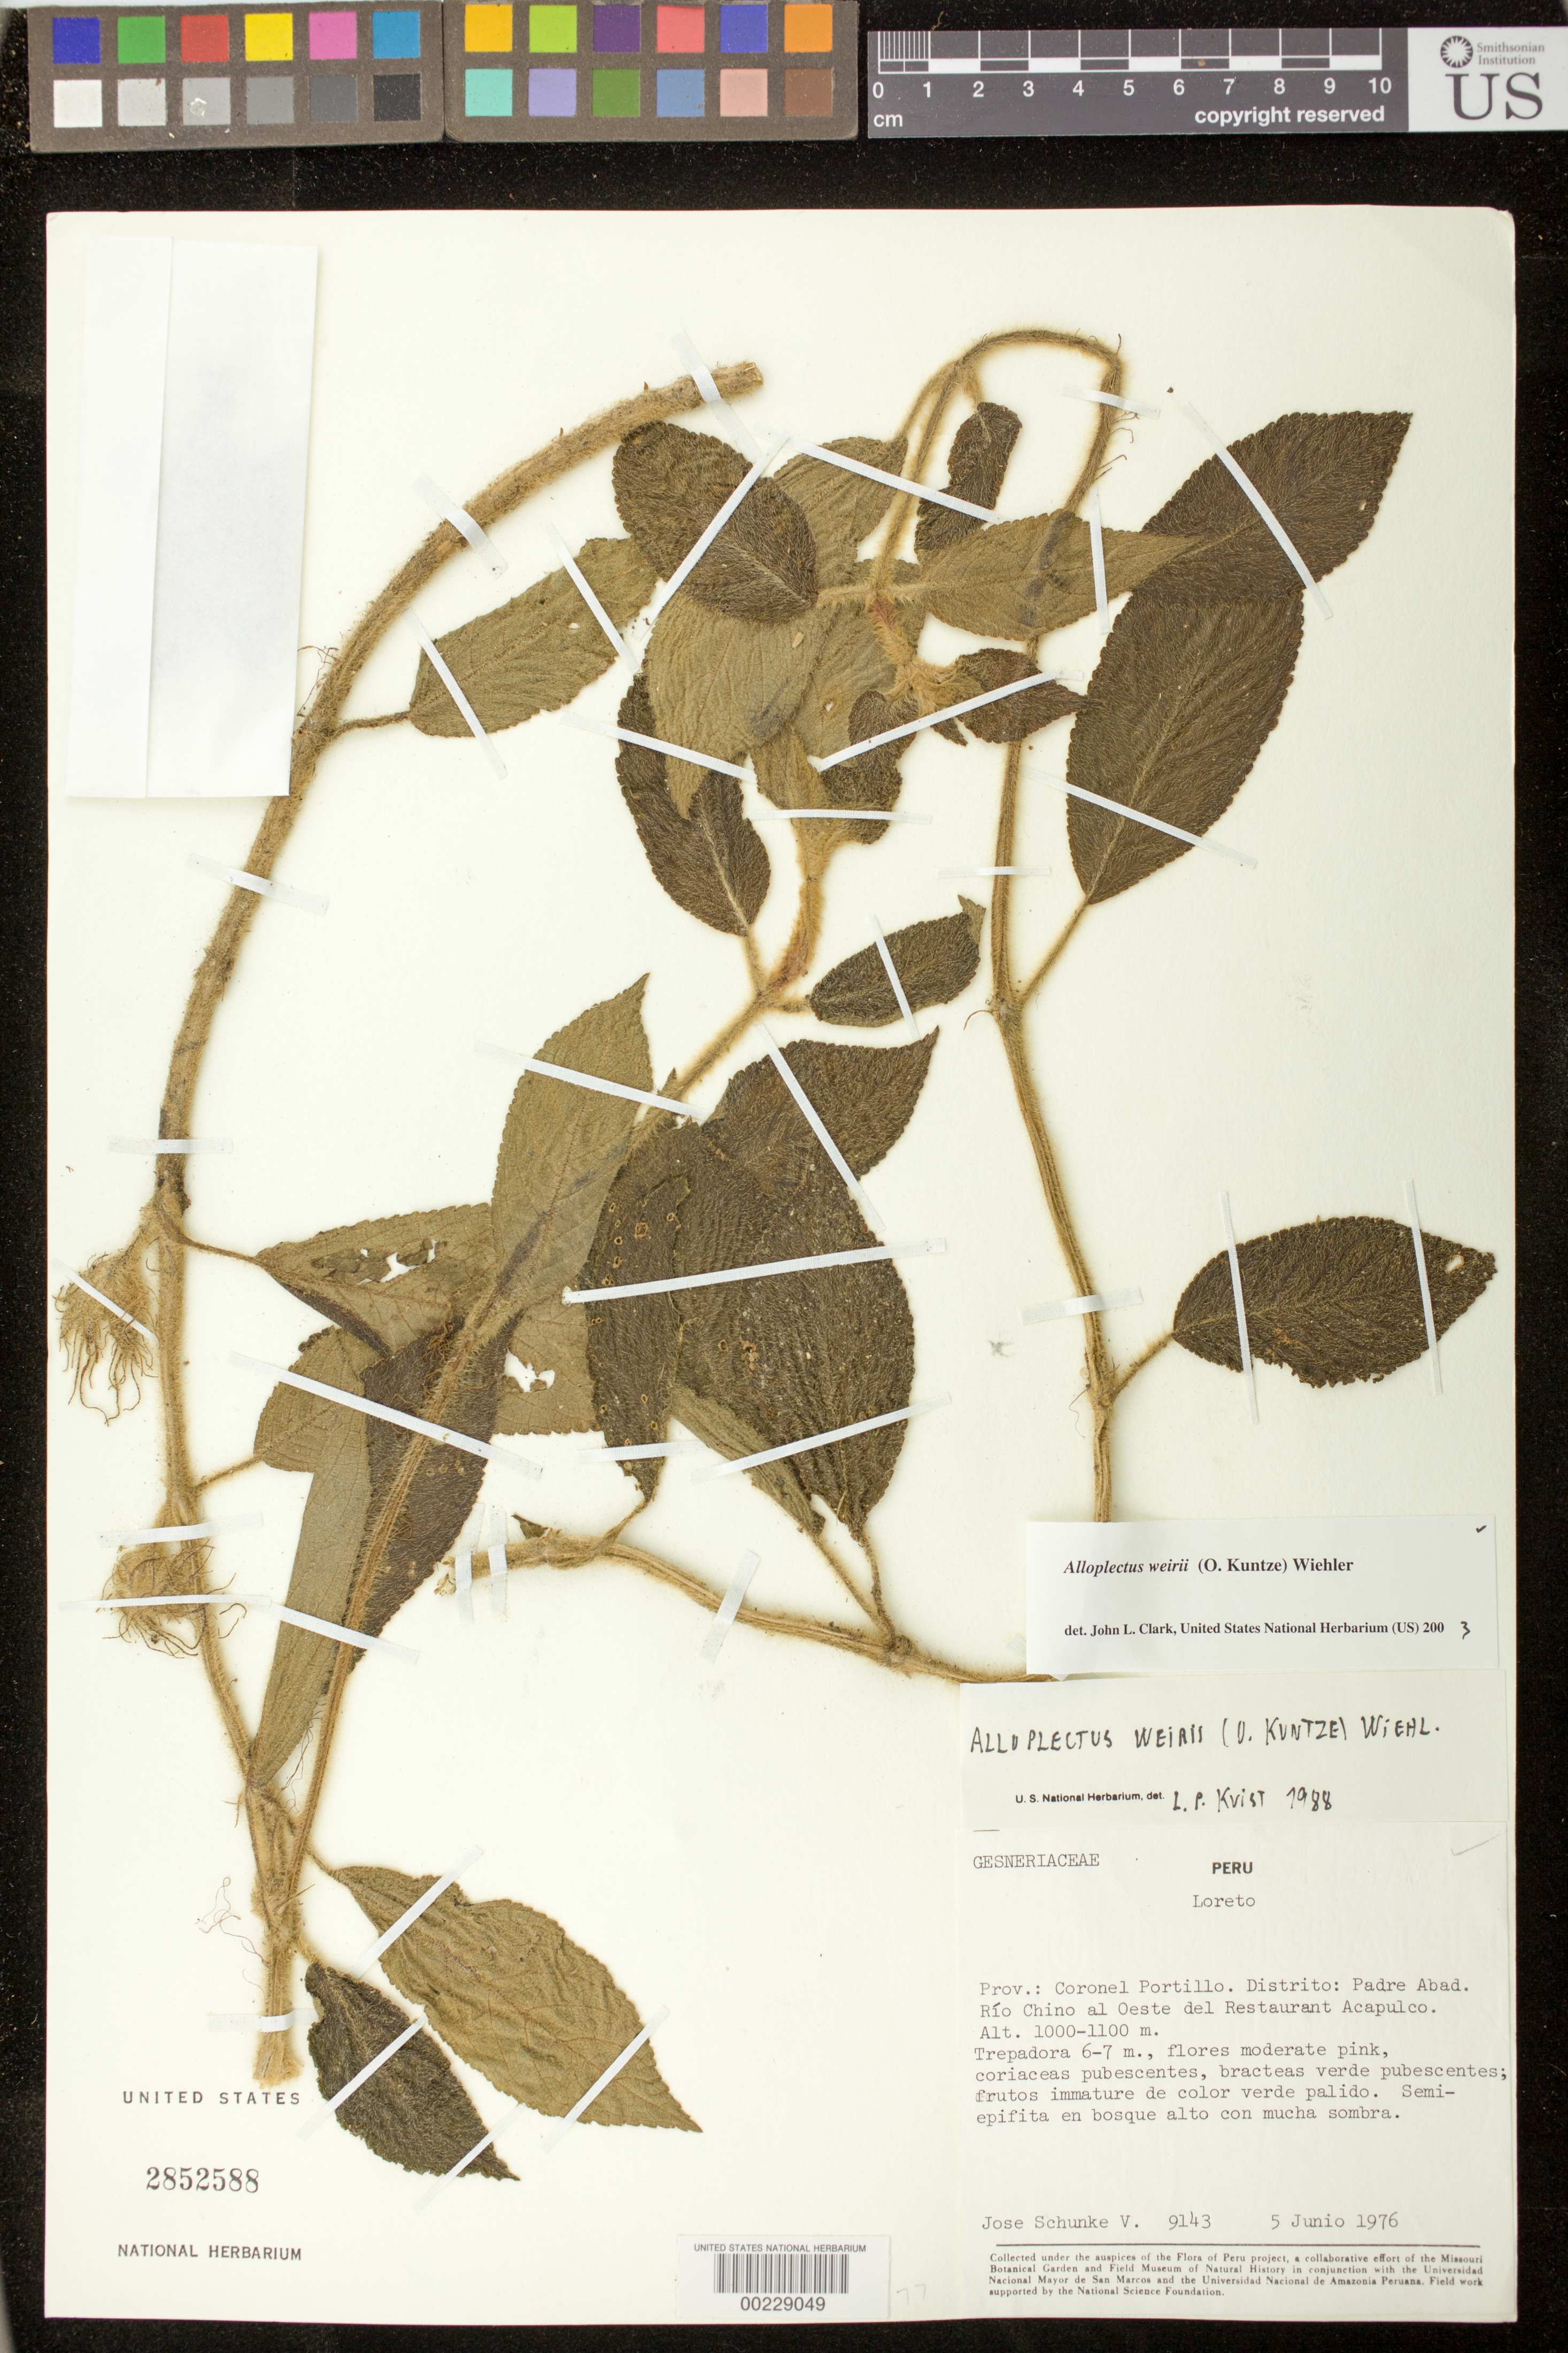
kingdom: Plantae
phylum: Tracheophyta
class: Magnoliopsida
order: Lamiales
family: Gesneriaceae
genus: Alloplectus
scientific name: Alloplectus weirii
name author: (Kuntze) Wiehler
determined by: Skog, Laurence E.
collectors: J. Schunke Vigo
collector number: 9143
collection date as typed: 05 Jun 1976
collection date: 1976-06-05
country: Peru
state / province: Loreto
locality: Prov. Coronel Portillo, Dtto. Padre Abad; Río Chino W del Restaurant Acapulco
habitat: En bosque alto con mucha sombra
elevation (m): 1000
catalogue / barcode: US 2852588